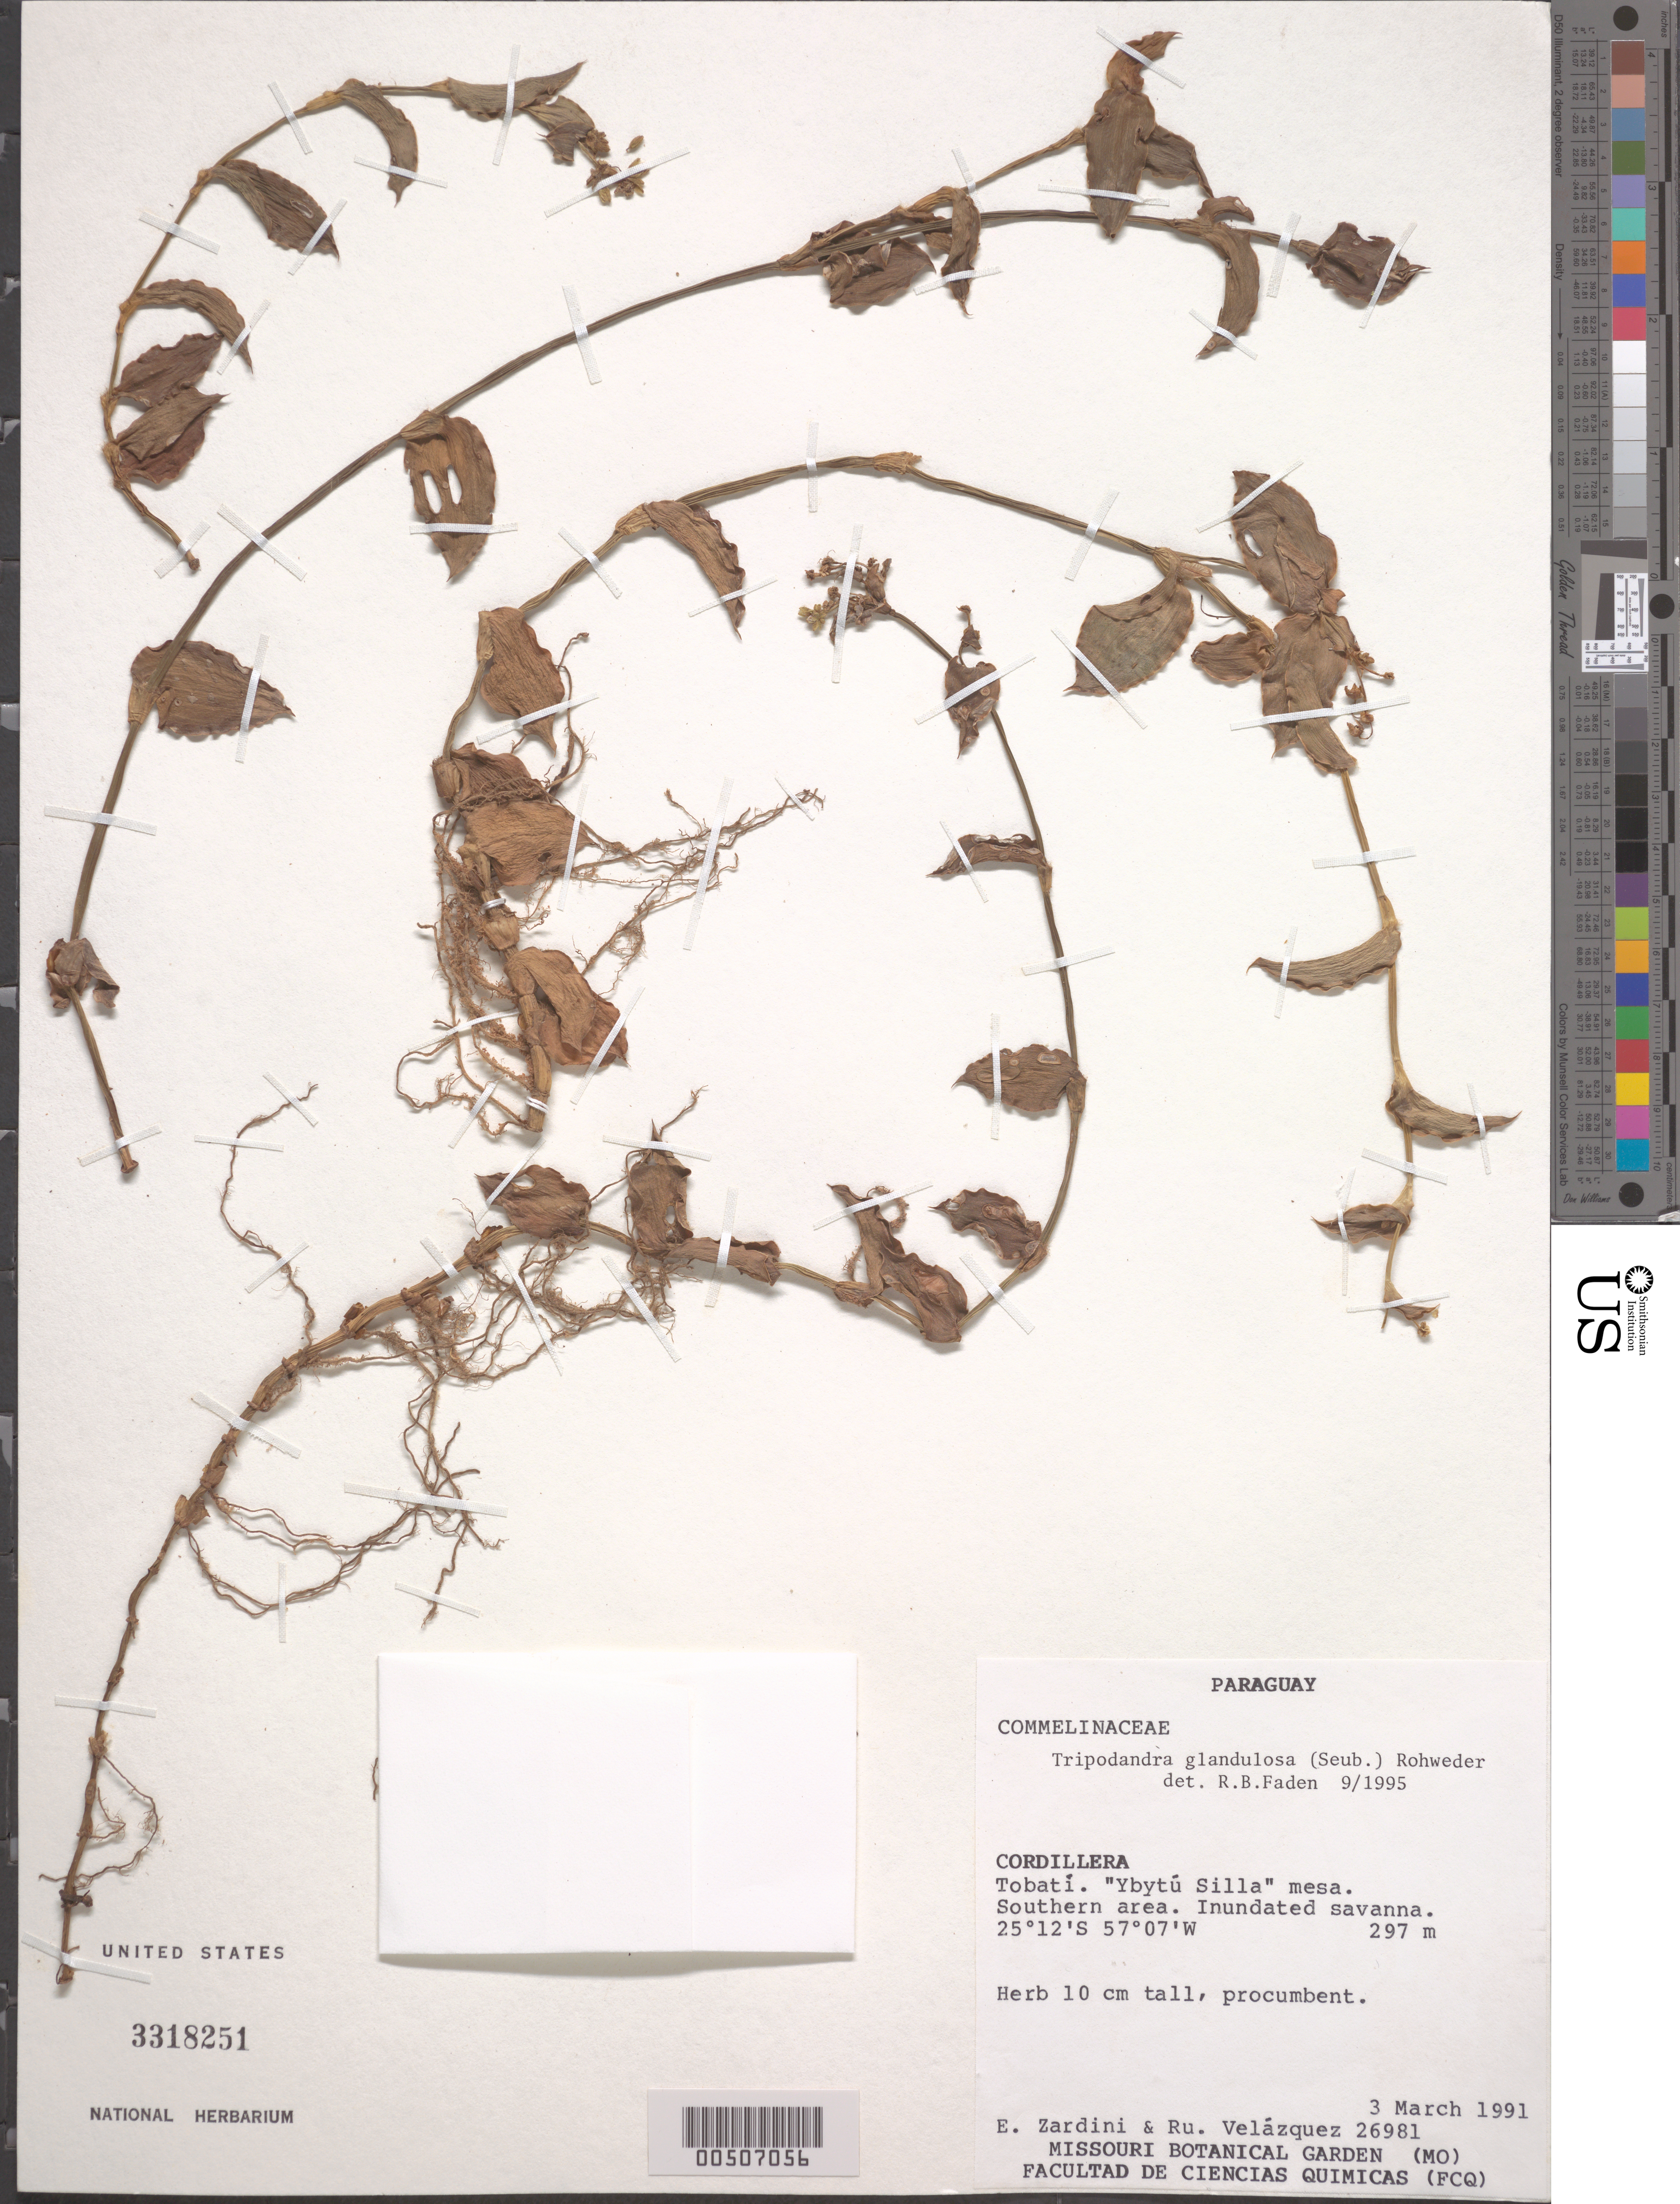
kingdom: Plantae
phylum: Tracheophyta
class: Liliopsida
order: Commelinales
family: Commelinaceae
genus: Tripogandra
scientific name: Tripogandra glandulosa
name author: (Seub.) Rohweder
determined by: Faden, Robert B., (US), Smithsonian Institution - National Museum of Natural History (UNITED STATES)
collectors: E. M. Zardini & R. Velasquez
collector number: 26981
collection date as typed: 03 Mar 1991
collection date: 1991-03-03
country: Paraguay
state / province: Cordillera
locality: Tobati, ybytu silla mesa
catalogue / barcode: US 3318251